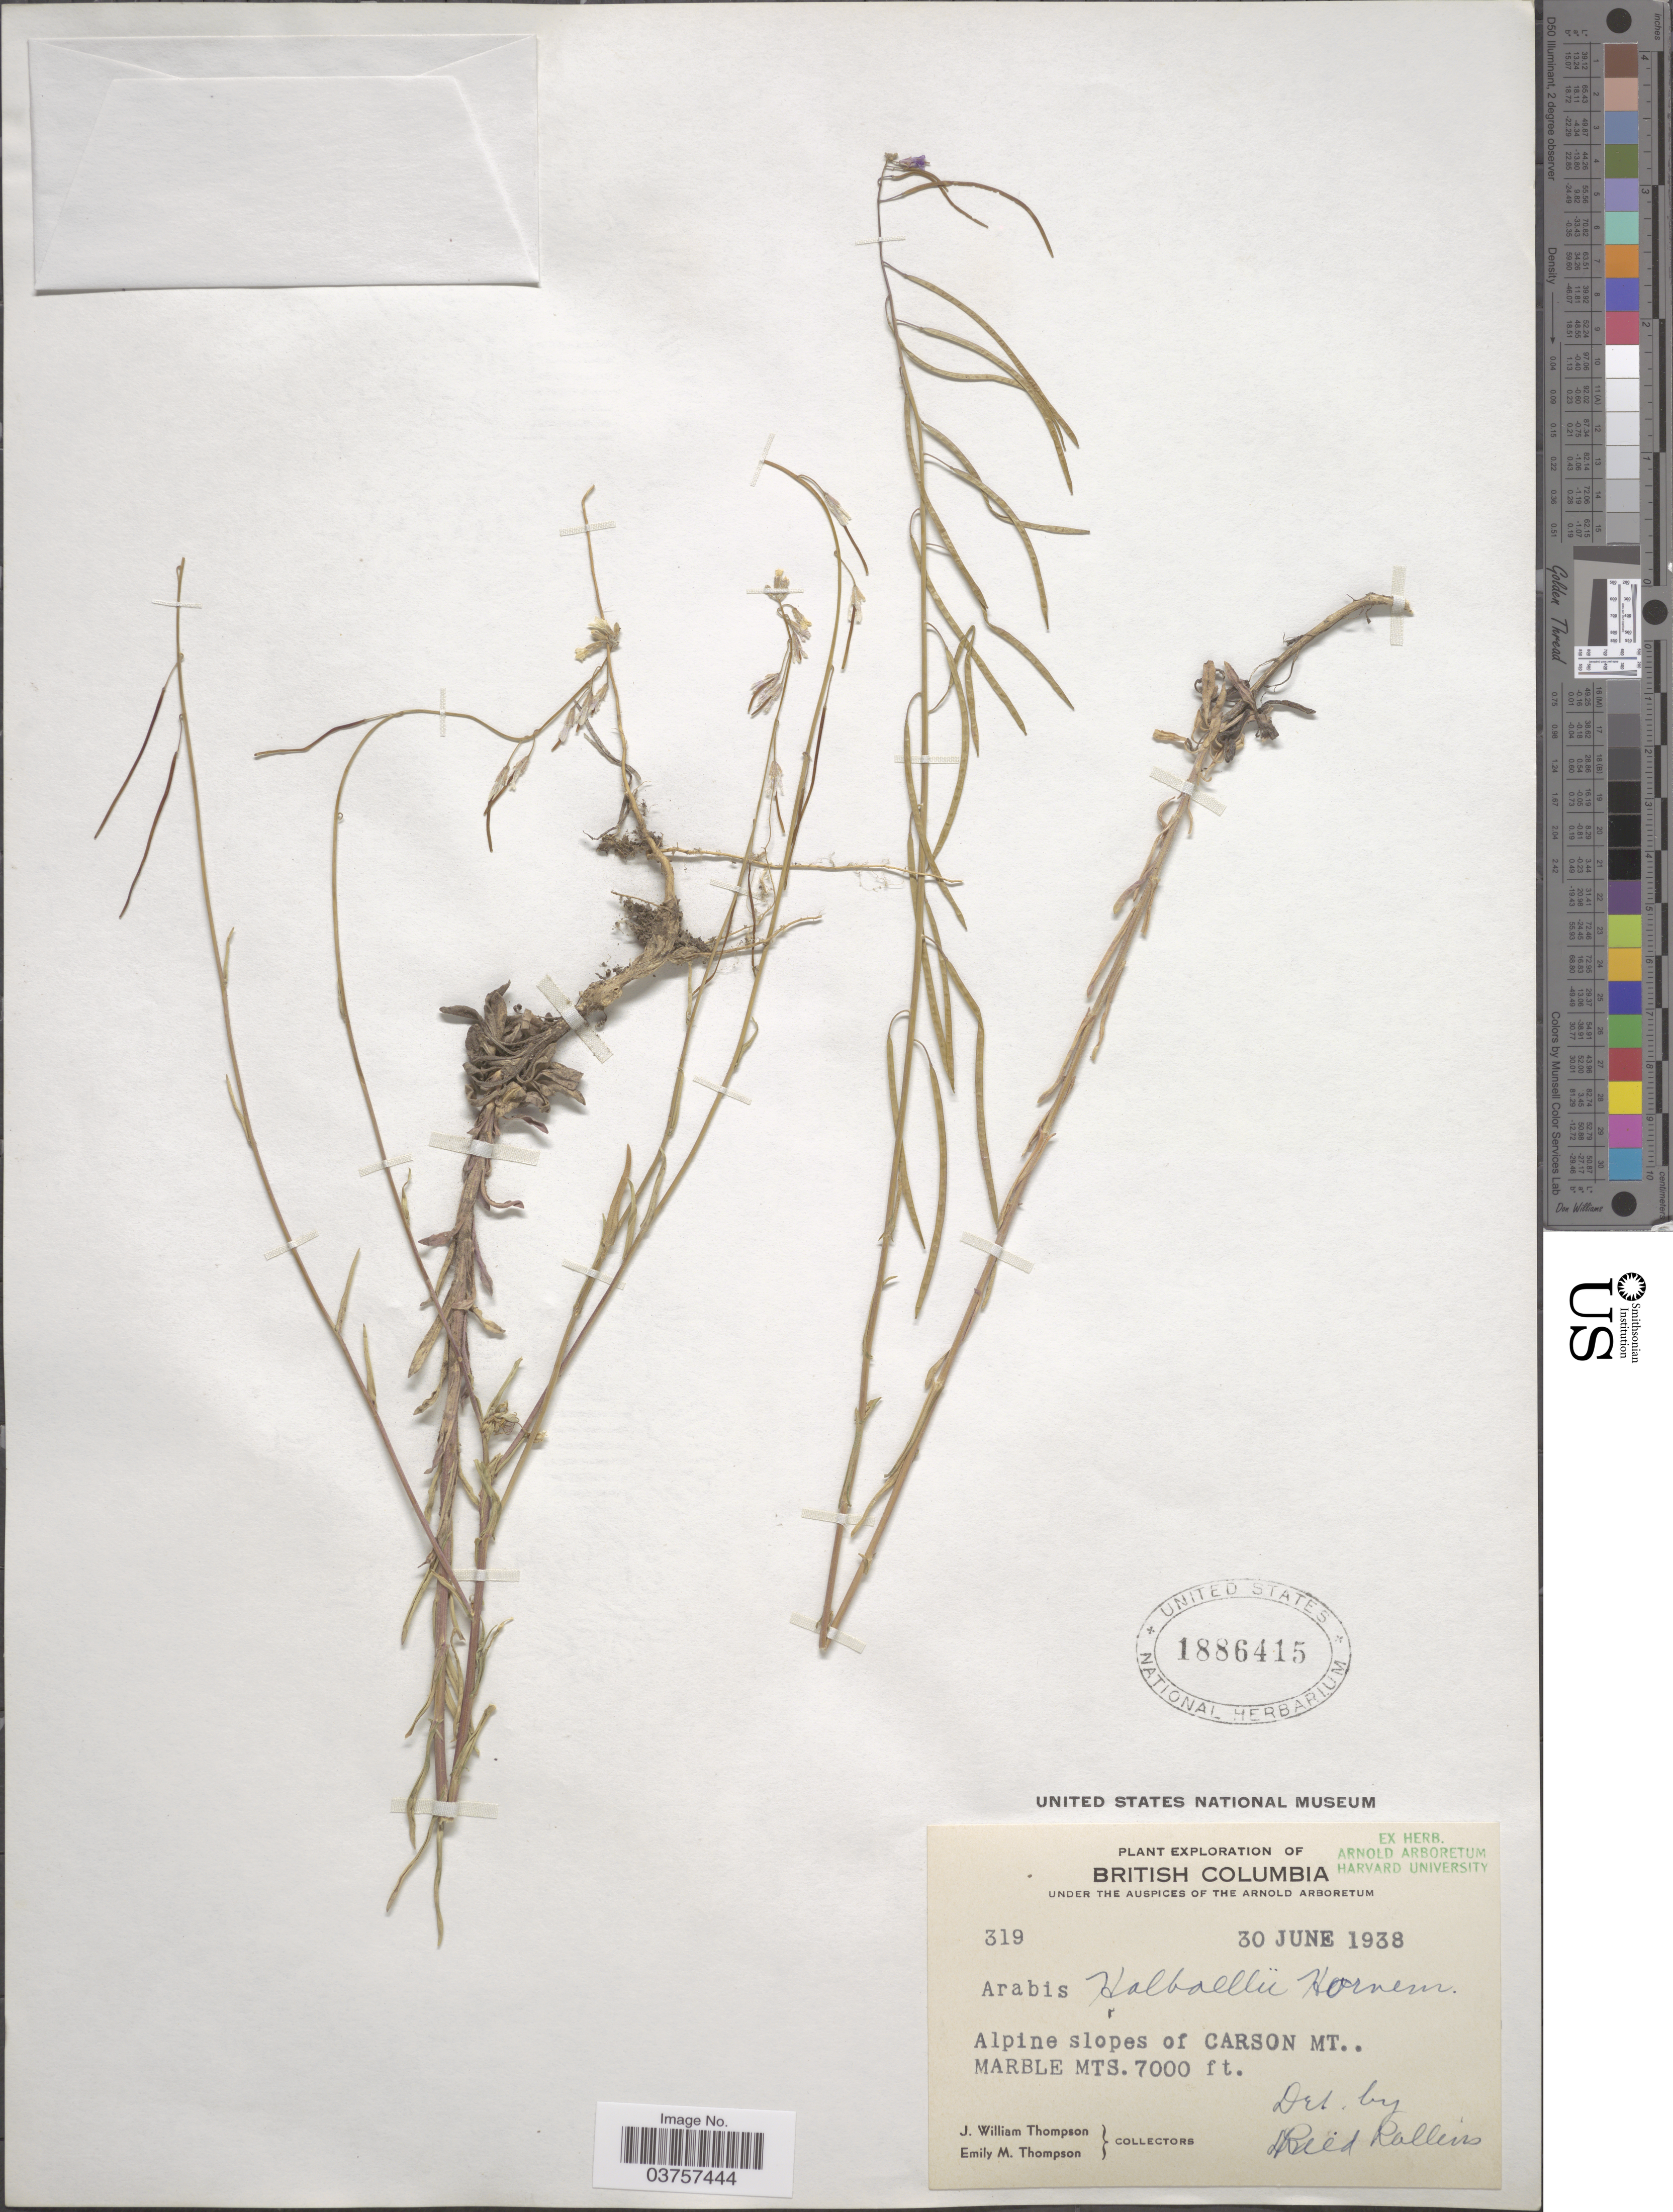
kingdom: Plantae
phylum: Tracheophyta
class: Magnoliopsida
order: Brassicales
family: Brassicaceae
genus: Arabis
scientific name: Arabis holboellii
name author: Hornem.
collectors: J. W. Thompson & E. M. Thompson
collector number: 319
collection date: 1938-06-30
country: Canada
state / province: British Columbia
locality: Alpine slopes of Carson Mt., Marble Mts.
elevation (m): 2134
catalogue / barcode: US 1886415